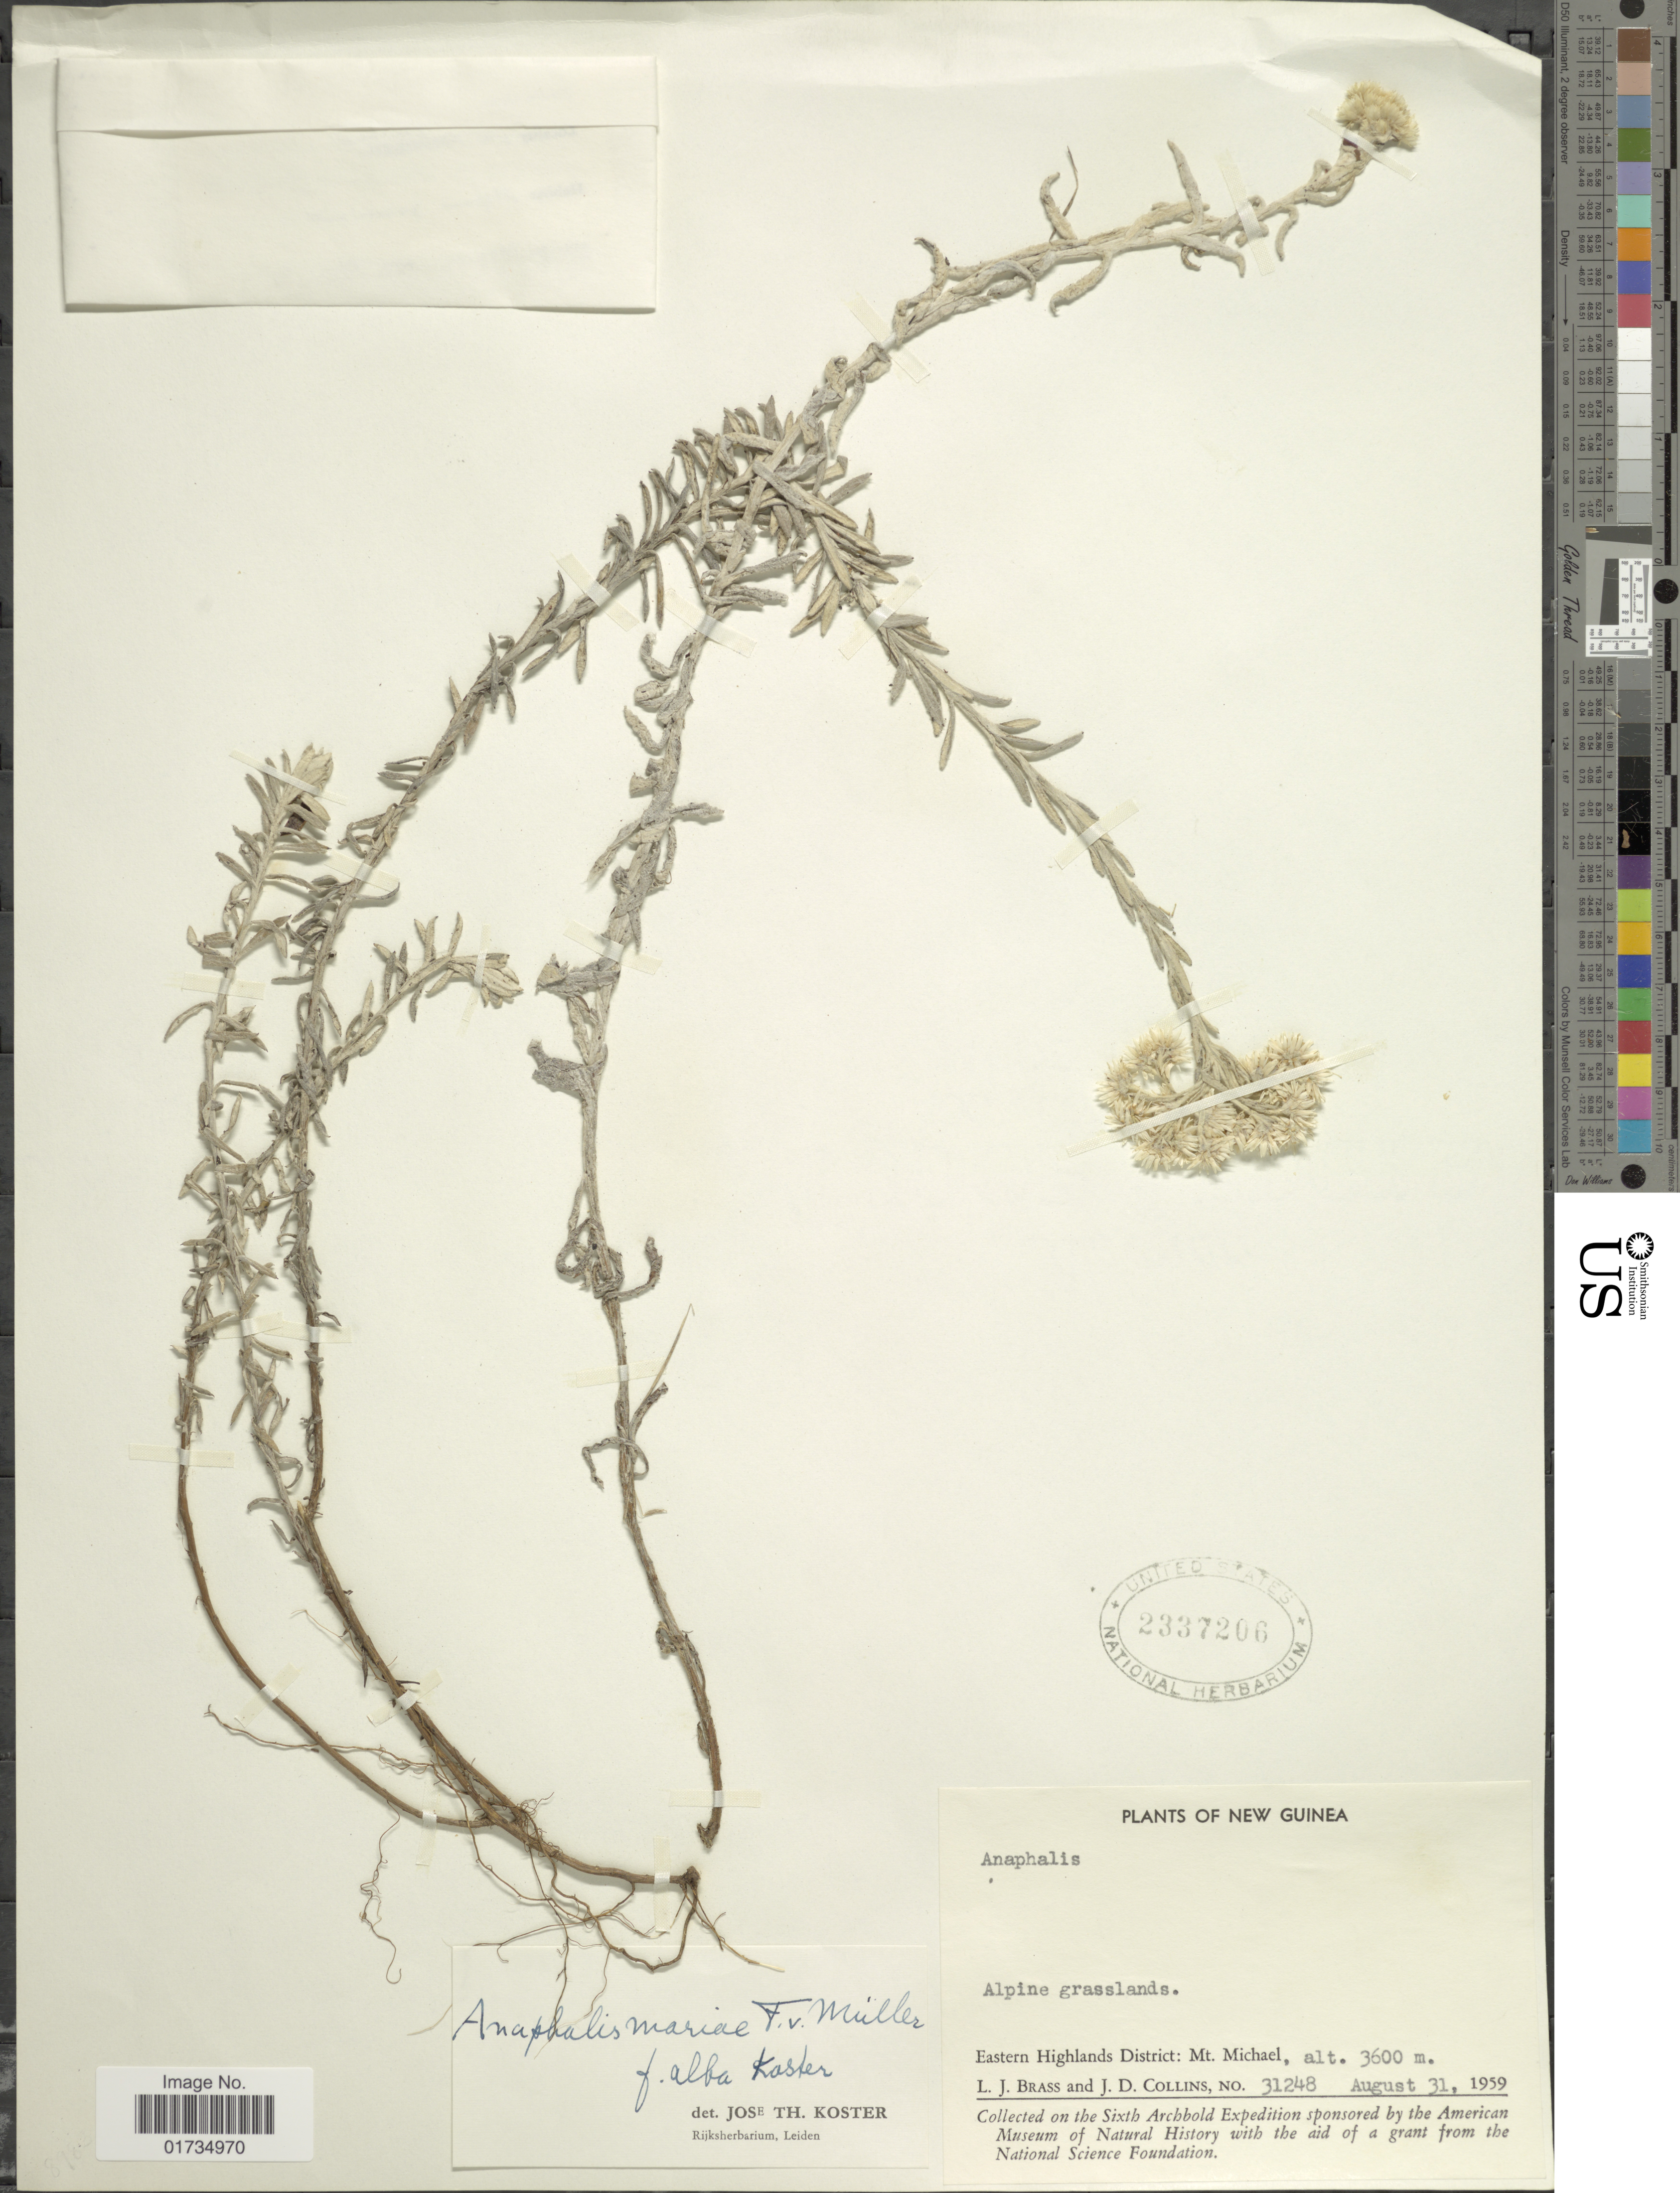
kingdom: Plantae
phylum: Tracheophyta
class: Magnoliopsida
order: Asterales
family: Asteraceae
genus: Anaphalis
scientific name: Anaphalis mariae f. alba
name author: J. Kost.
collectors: L. J. Brass & J. Collins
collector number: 31248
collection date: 1959-08-31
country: Papua New Guinea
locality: New Guinea. Eastern Highlands District: Mt. Michael. Alpine grasslands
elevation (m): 3600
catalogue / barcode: US 2337206